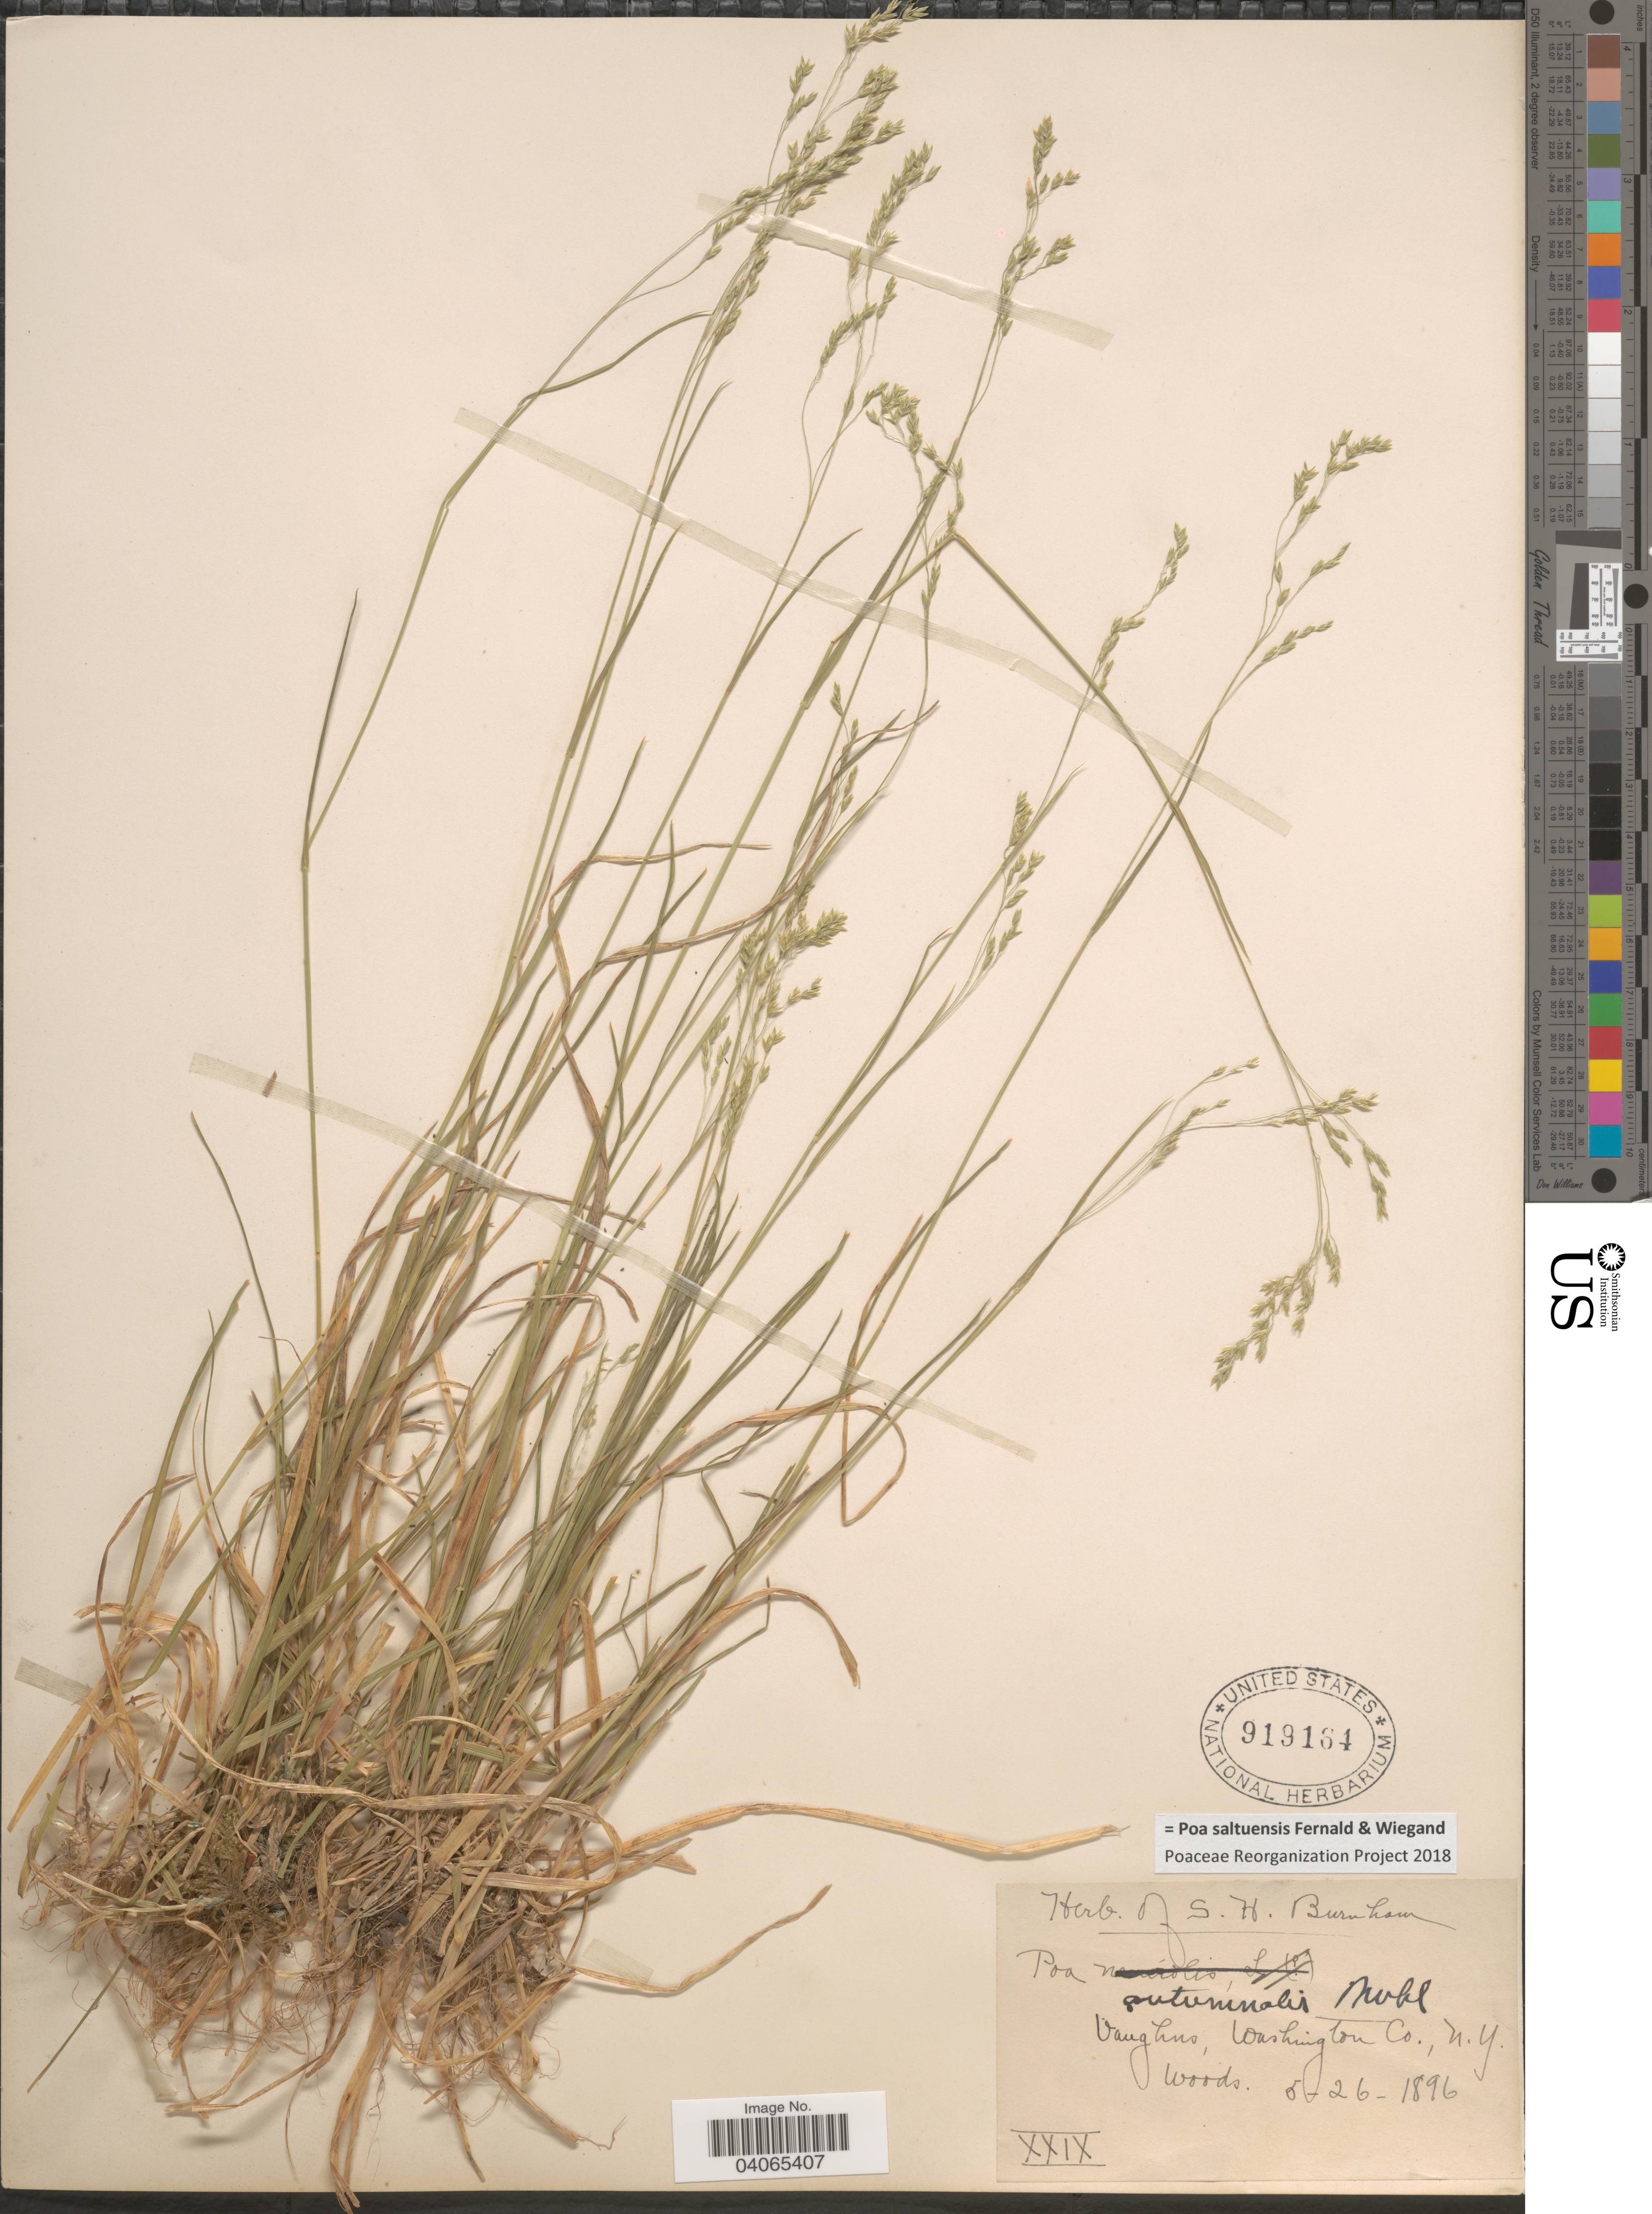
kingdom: Plantae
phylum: Tracheophyta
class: Liliopsida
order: Poales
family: Poaceae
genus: Poa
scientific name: Poa saltuensis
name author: Fernald & Wiegand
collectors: ex herb. S.H. Burnham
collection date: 1896-05-26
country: United States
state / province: New York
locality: Vaughns, Washington Co.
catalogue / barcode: US 919164